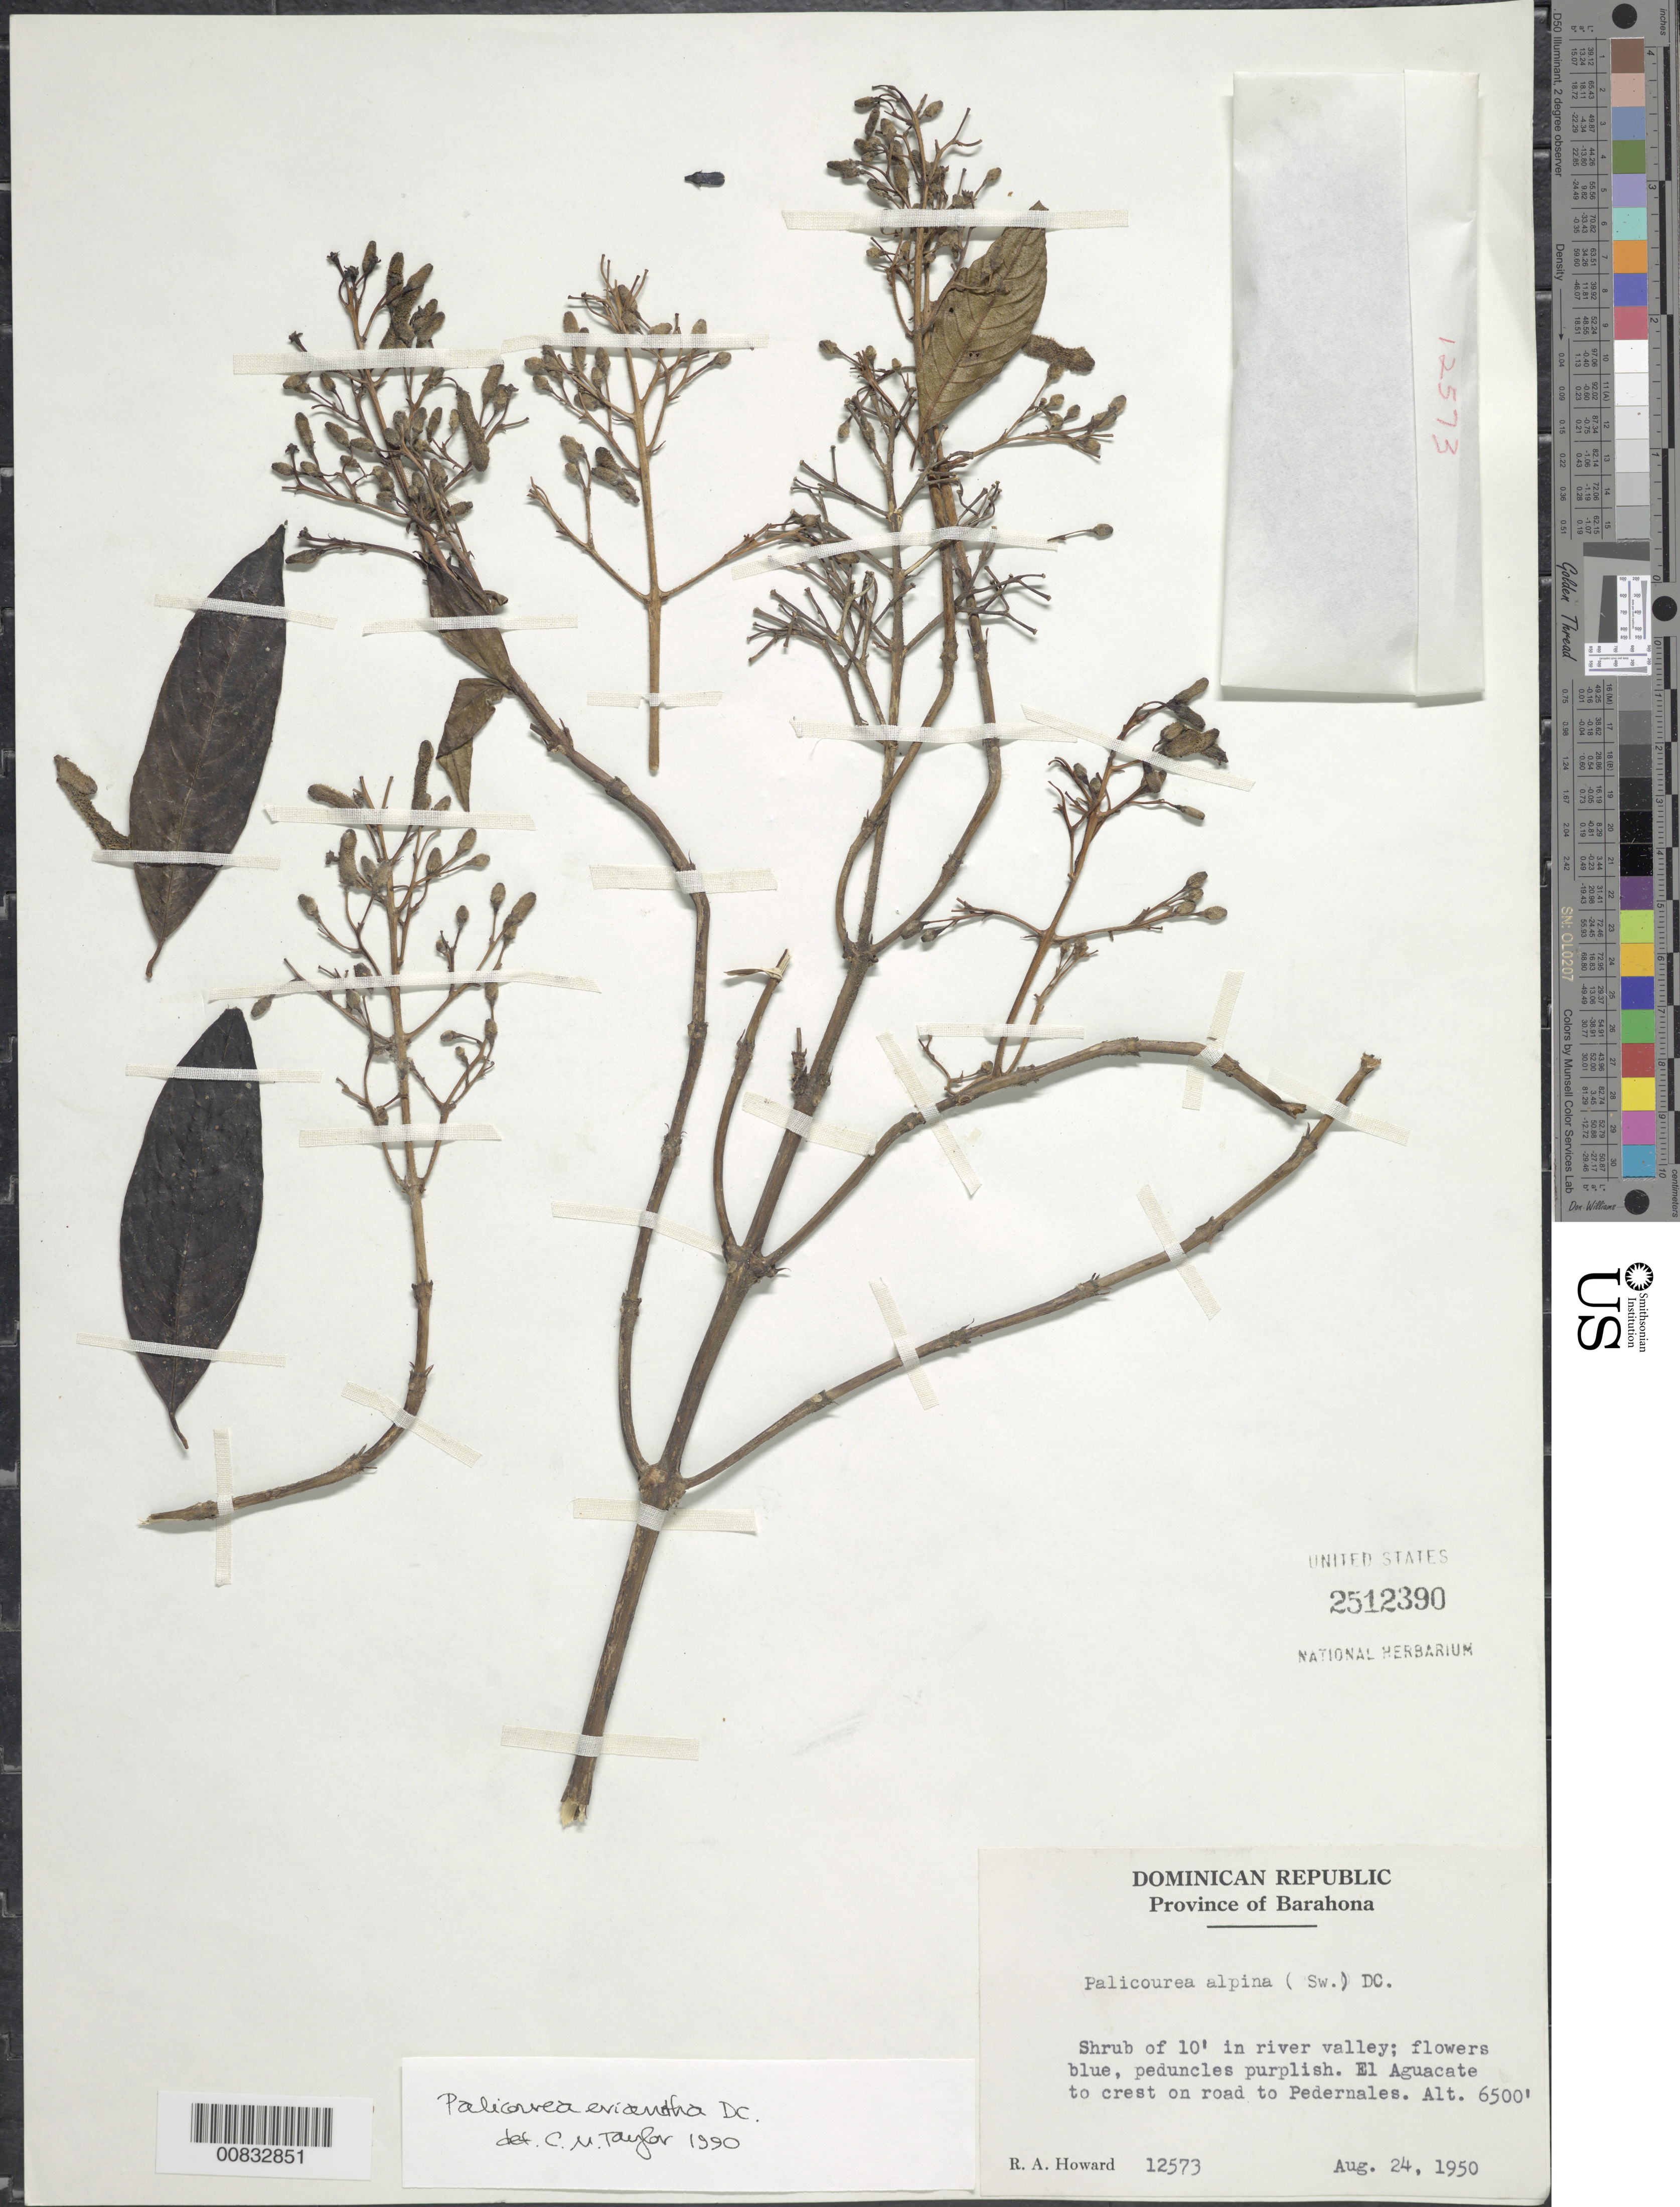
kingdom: Plantae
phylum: Tracheophyta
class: Magnoliopsida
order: Gentianales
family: Rubiaceae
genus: Palicourea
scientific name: Palicourea eriantha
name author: DC.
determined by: Taylor, Charlotte M.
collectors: R. A. Howard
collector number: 12573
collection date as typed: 24 Aug 1950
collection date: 1950-08-24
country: Dominican Republic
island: Hispaniola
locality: El Aguacate to crest on road to Pedernales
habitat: In river valley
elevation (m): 1981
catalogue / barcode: US 2512390